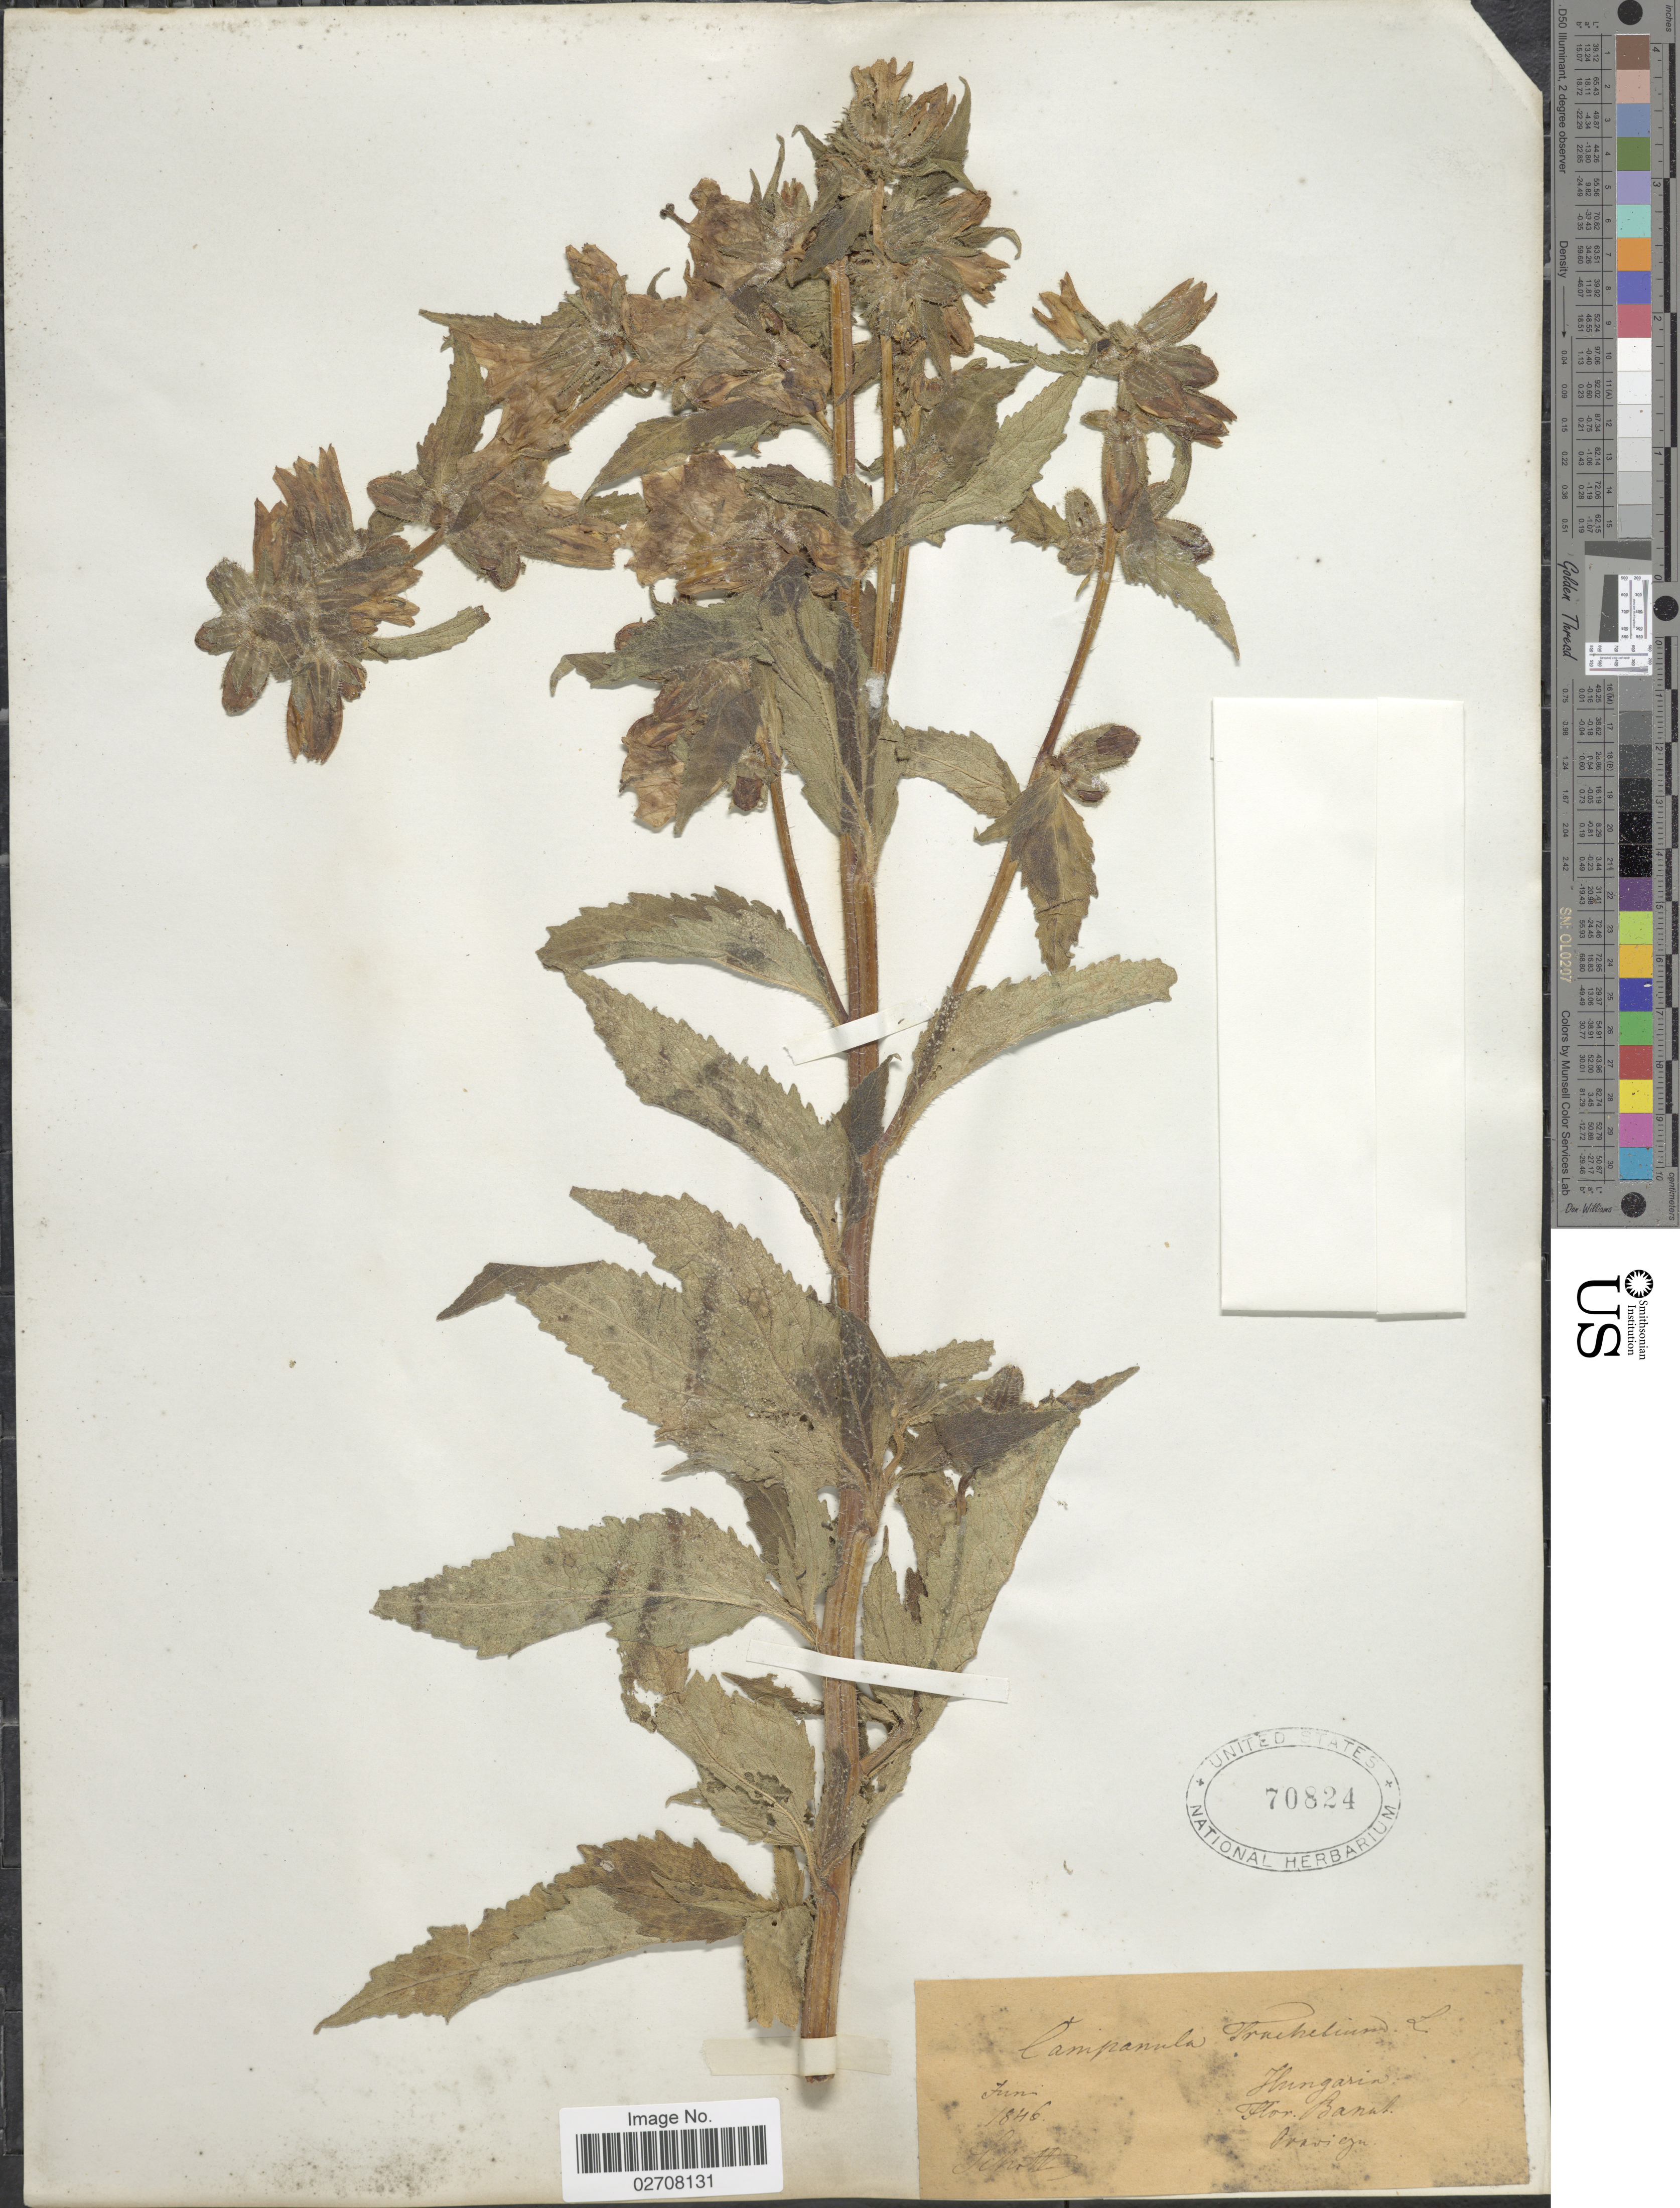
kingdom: Plantae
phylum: Tracheophyta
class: Magnoliopsida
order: Asterales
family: Campanulaceae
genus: Campanula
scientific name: Campanula trachelium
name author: L.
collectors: Schott, --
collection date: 1846-06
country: Romania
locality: Hungaria. Flor. Banat. Oravicza.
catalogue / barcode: US 70824